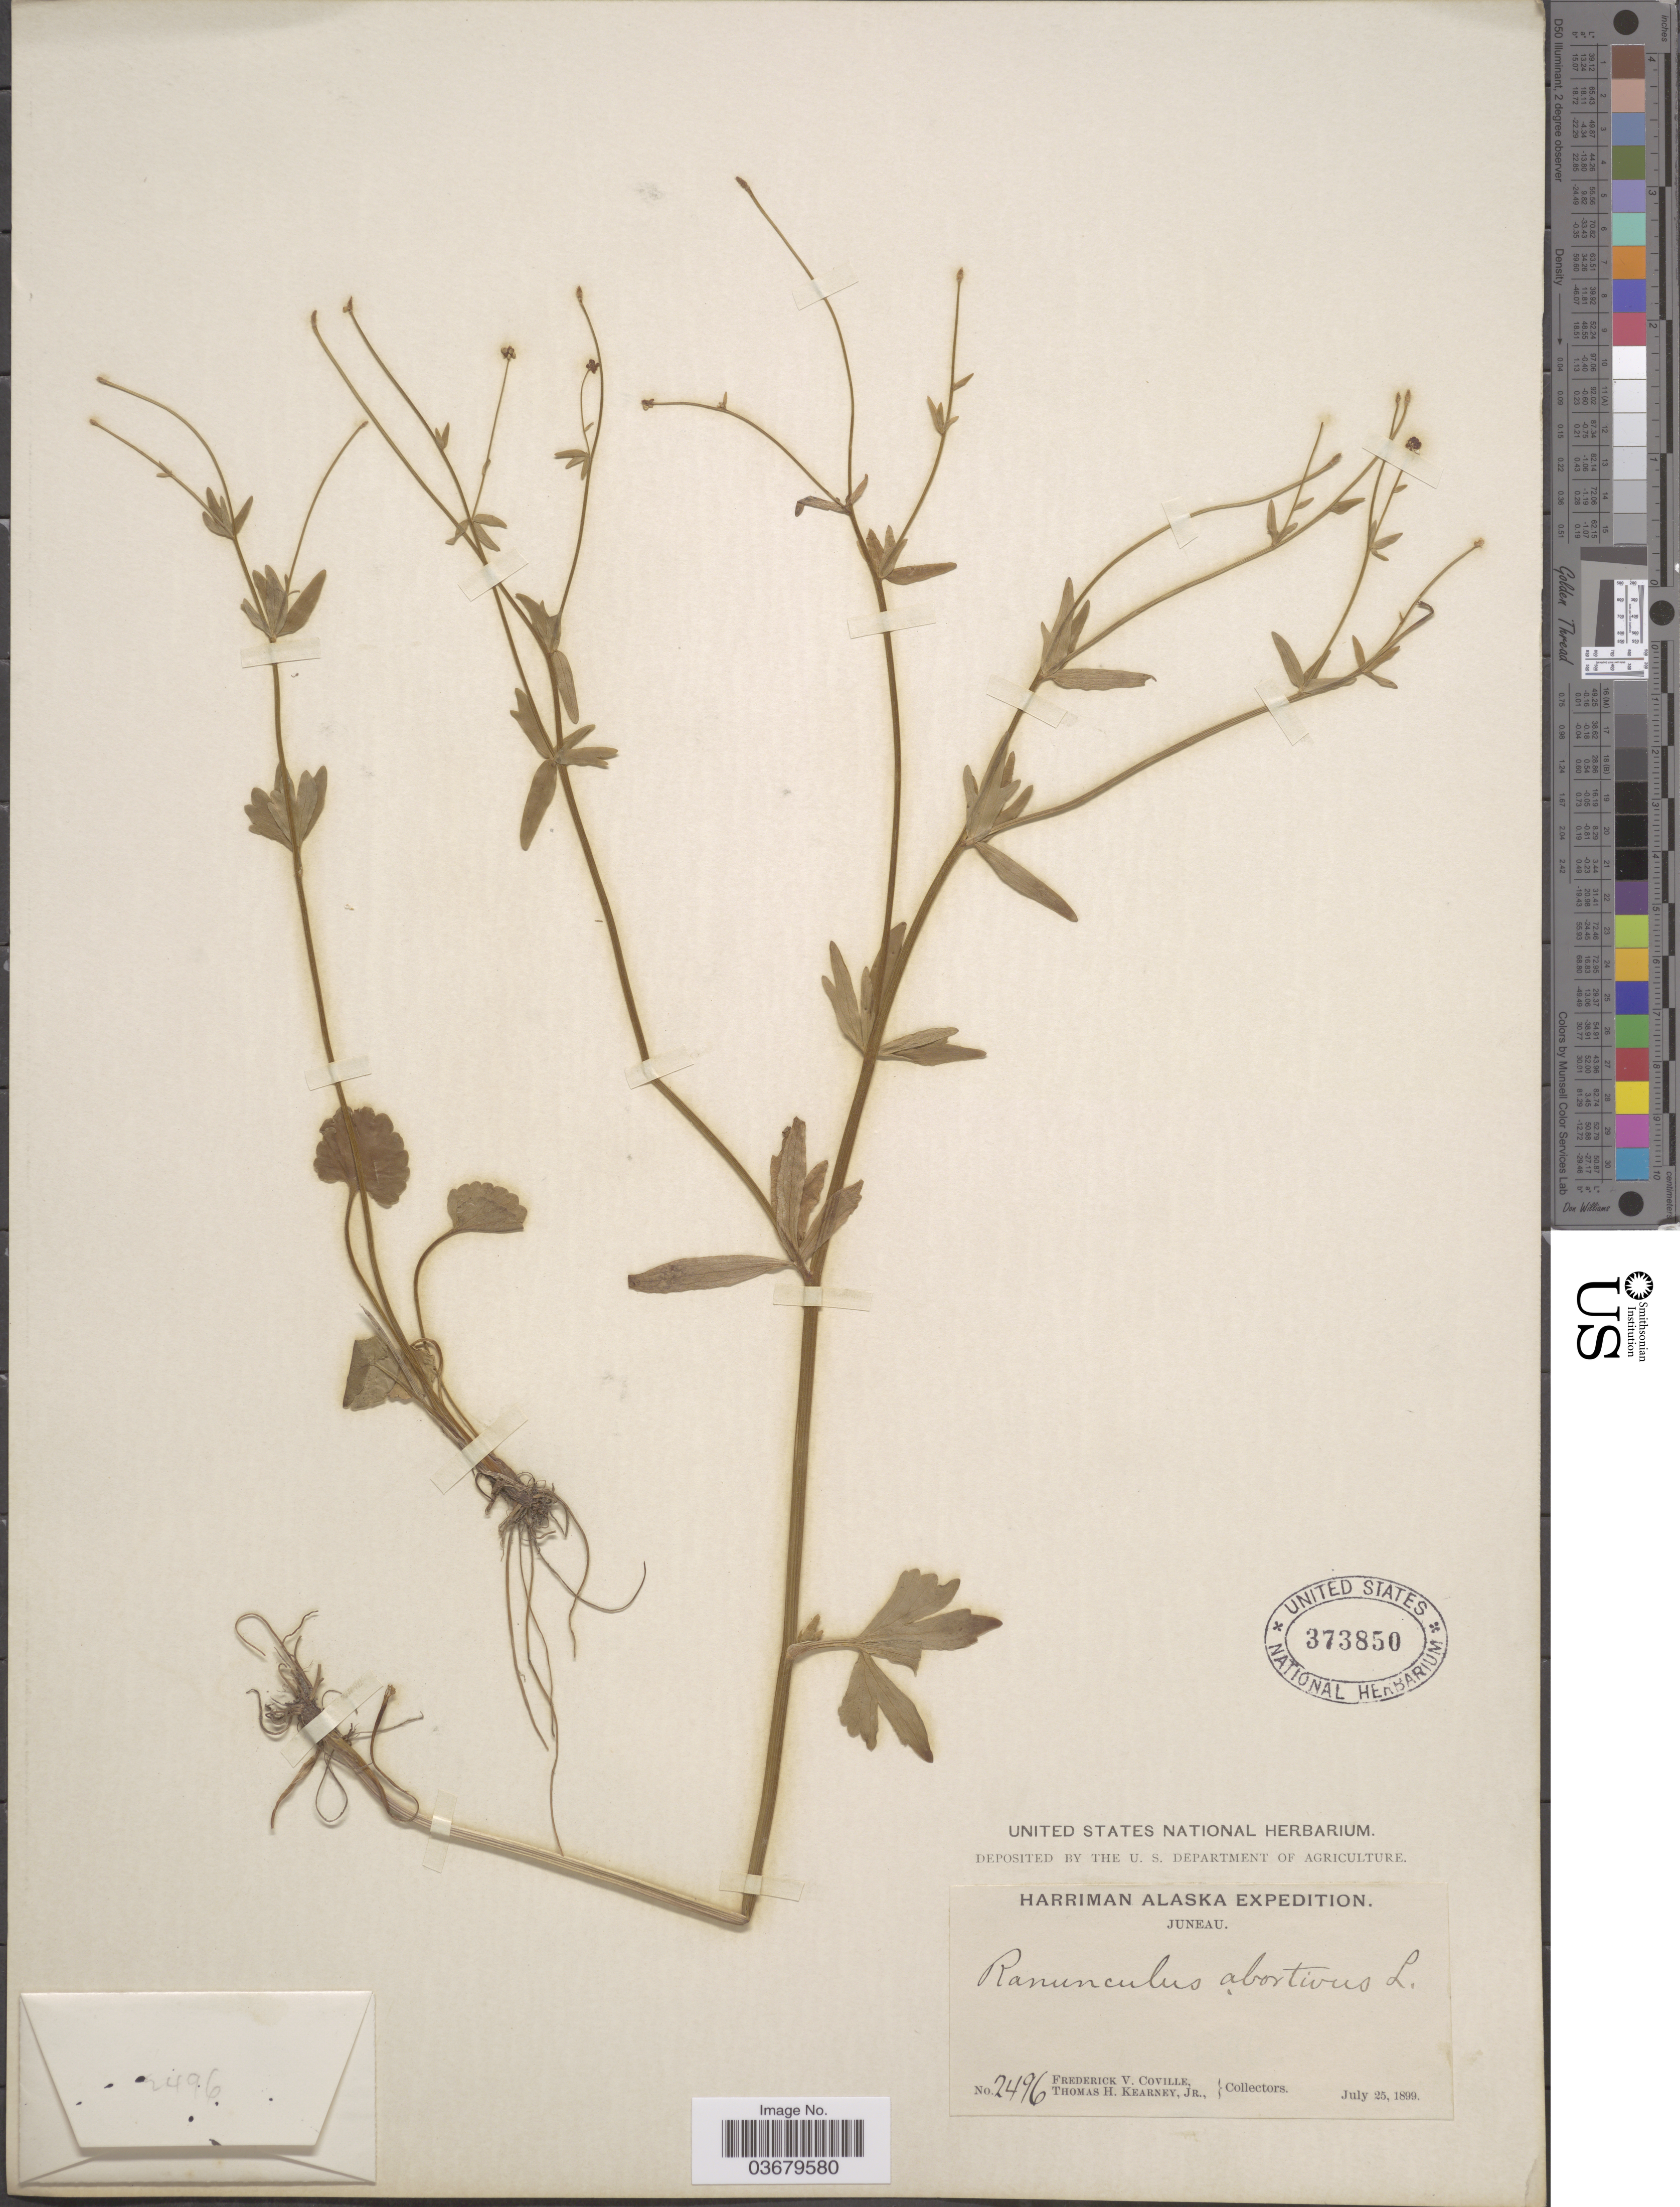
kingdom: Plantae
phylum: Tracheophyta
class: Magnoliopsida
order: Ranunculales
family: Ranunculaceae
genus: Ranunculus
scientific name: Ranunculus abortivus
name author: L.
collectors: F. V. Coville & T. H. Kearney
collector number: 2496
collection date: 1899-07-25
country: United States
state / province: Alaska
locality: Juneau.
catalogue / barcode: US 373850